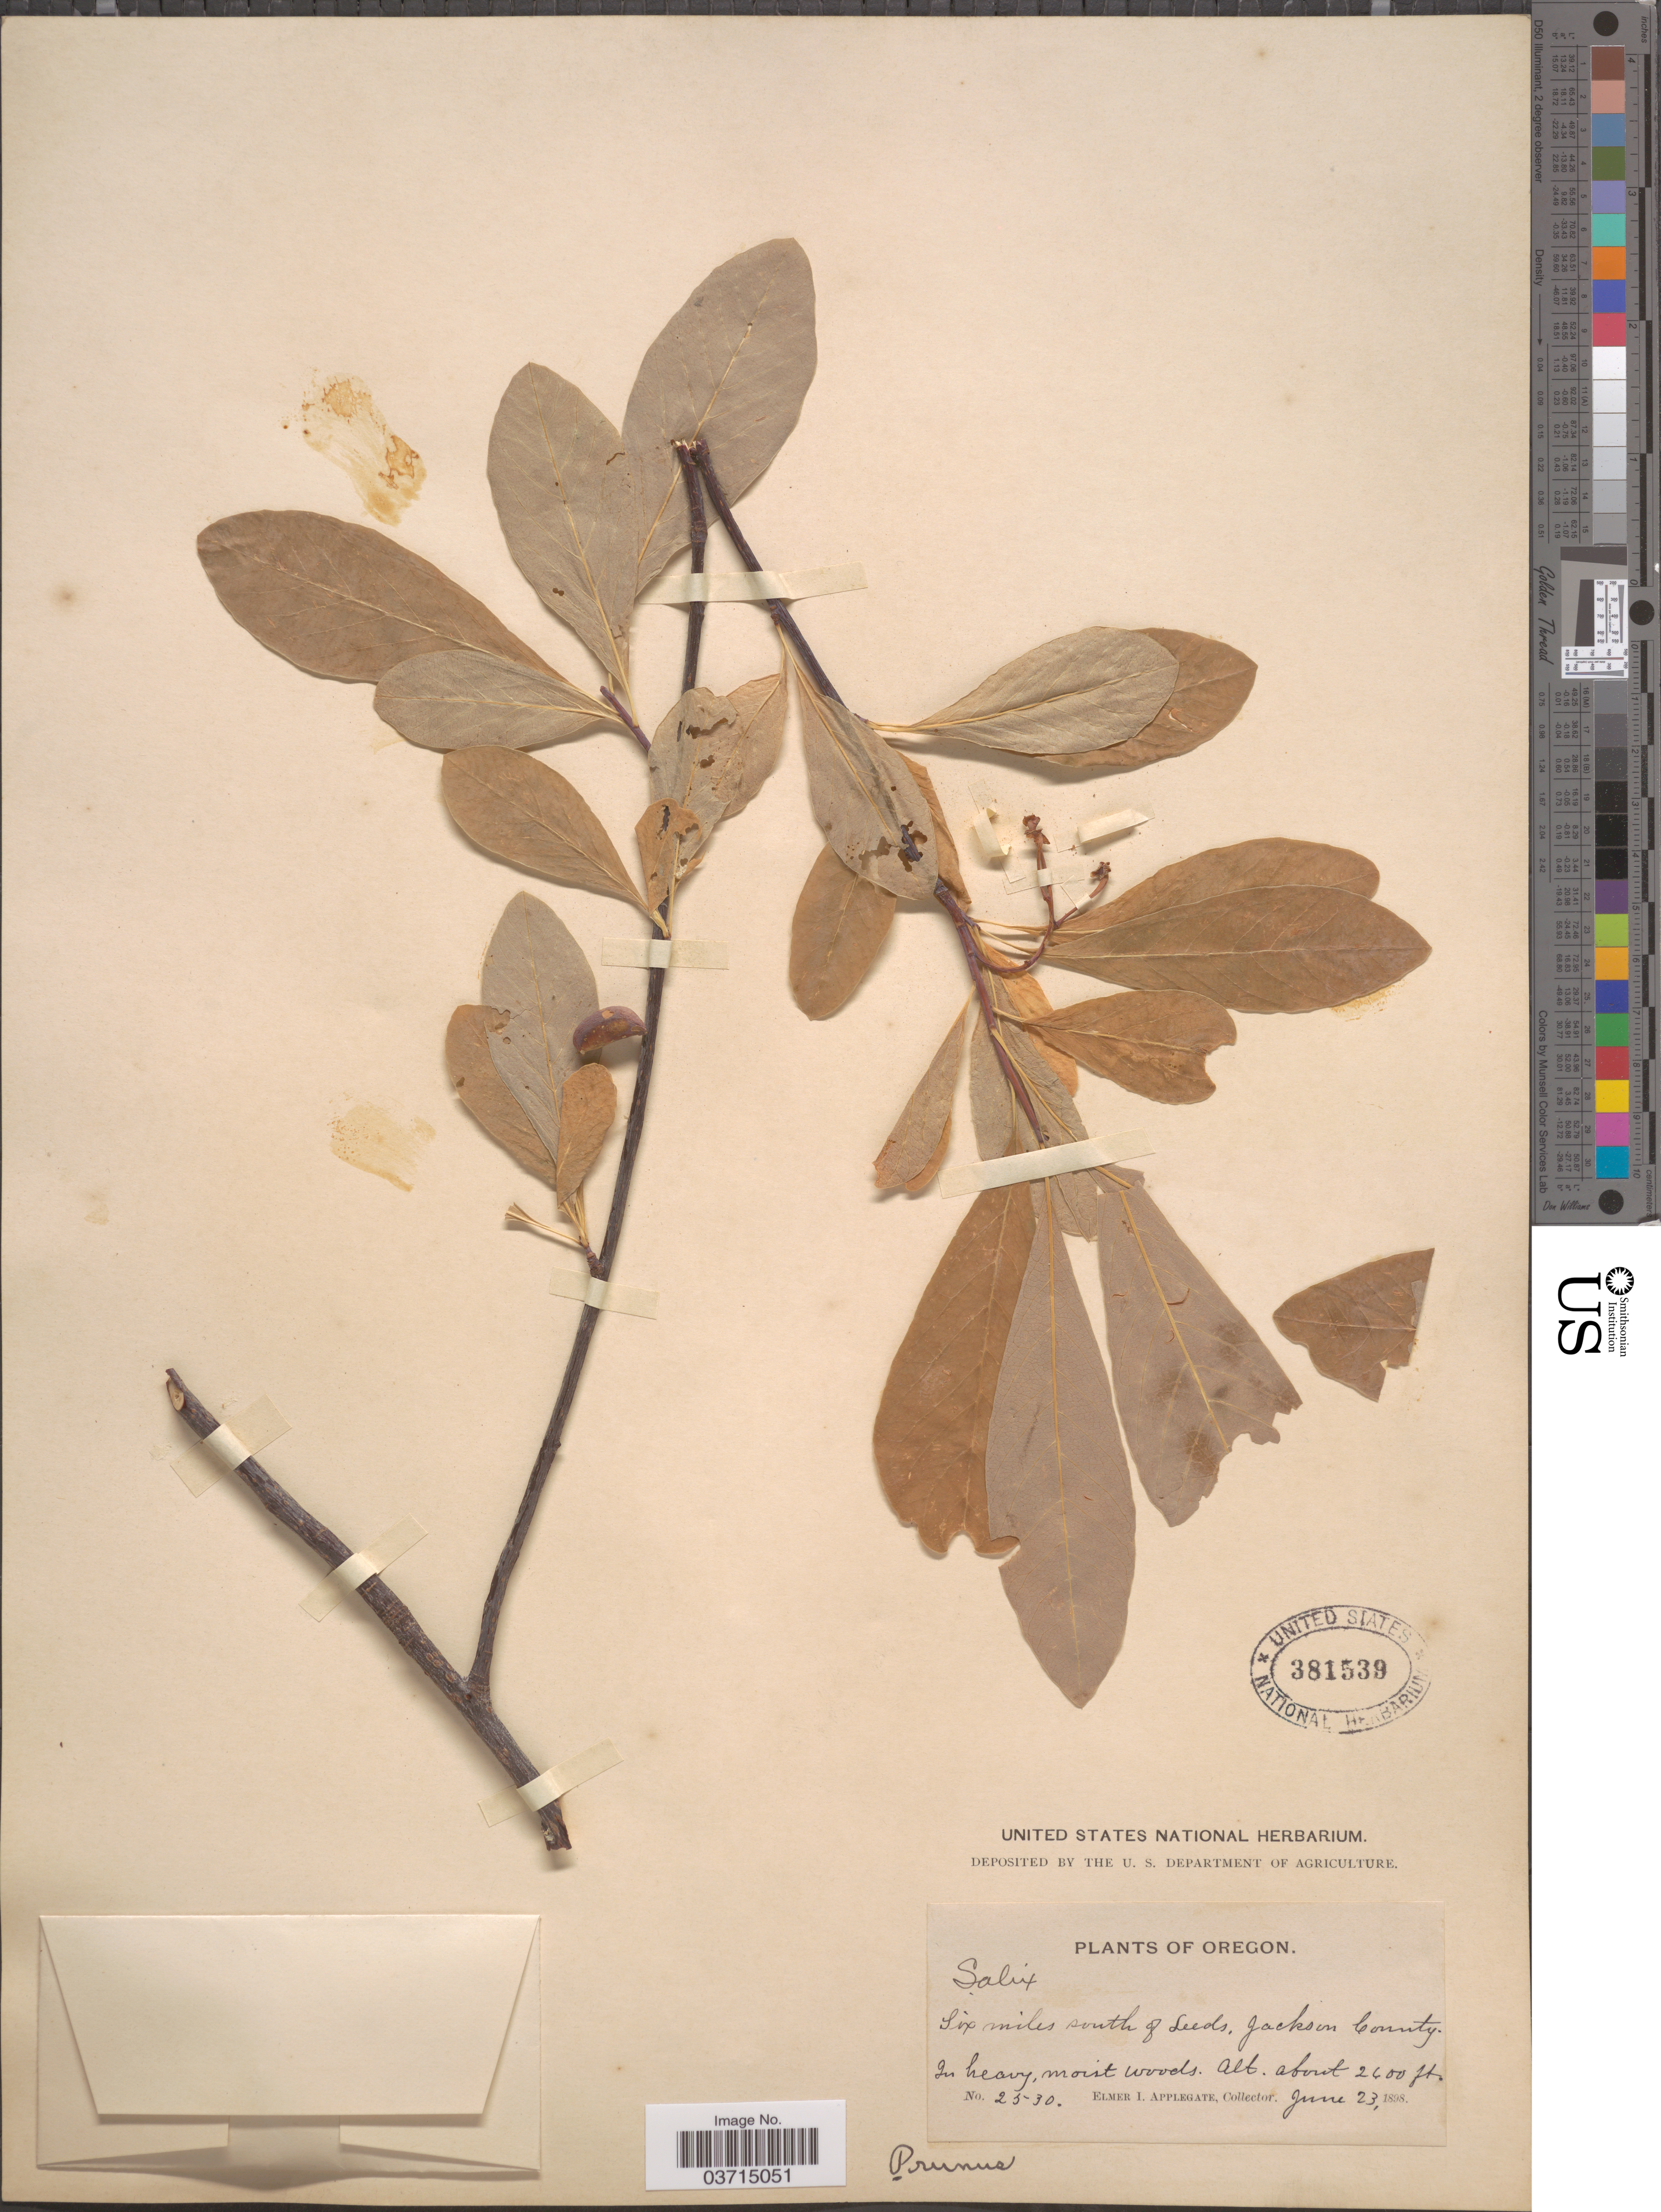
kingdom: Plantae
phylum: Tracheophyta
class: Magnoliopsida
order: Rosales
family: Rosaceae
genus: Oemleria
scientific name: Oemleria cerasiformis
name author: (Torr. & A. Gray ex Hook. & Arn.) J.W. Landon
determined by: Strong, Mark T., (BOT), Smithsonian Institution - National Museum of Natural History (UNITED STATES)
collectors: E. I. Applegate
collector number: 2530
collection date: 1898-06-23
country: United States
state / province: Oregon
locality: Six miles south of Leeds, Jackson County.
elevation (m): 792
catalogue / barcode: US 381539